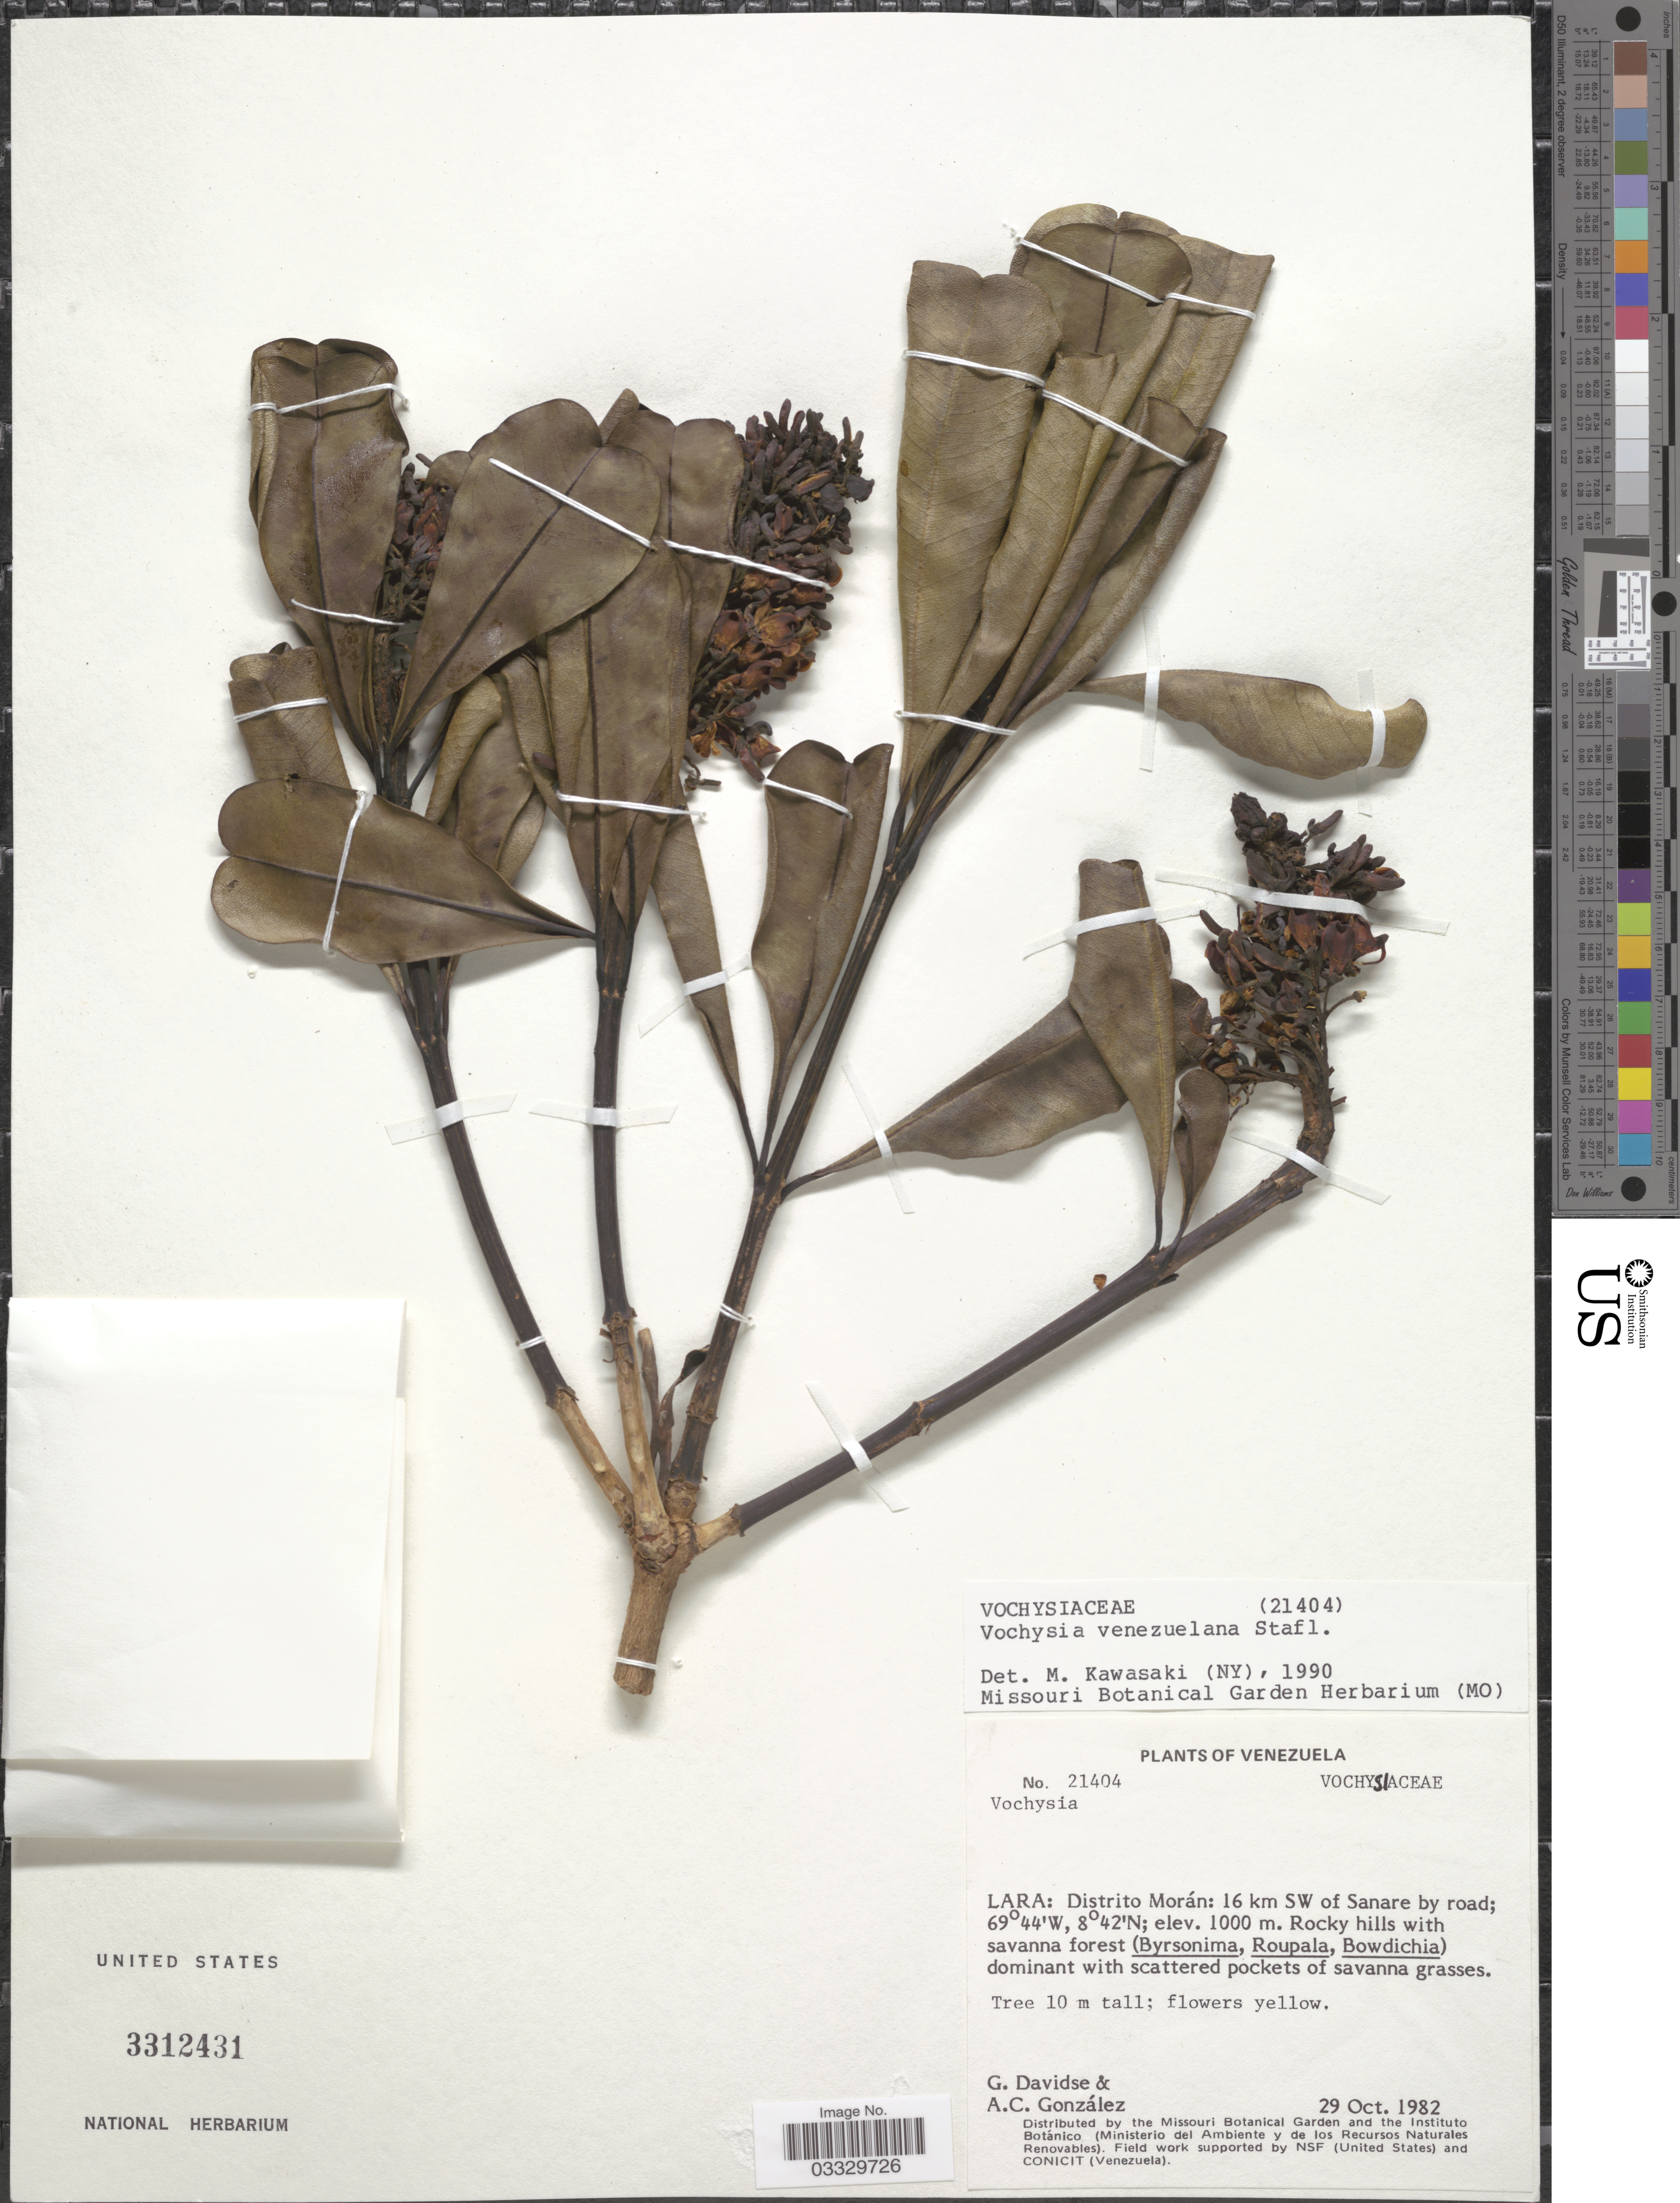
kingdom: Plantae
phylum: Tracheophyta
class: Magnoliopsida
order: Myrtales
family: Vochysiaceae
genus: Vochysia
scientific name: Vochysia venezuelana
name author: Stafleu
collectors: G. Davidse & A. C. González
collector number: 21404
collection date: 1982-10-29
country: Venezuela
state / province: Lara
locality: Distrito Morán: 16 km SW of Sanare by road.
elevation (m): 1000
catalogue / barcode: US 3312431